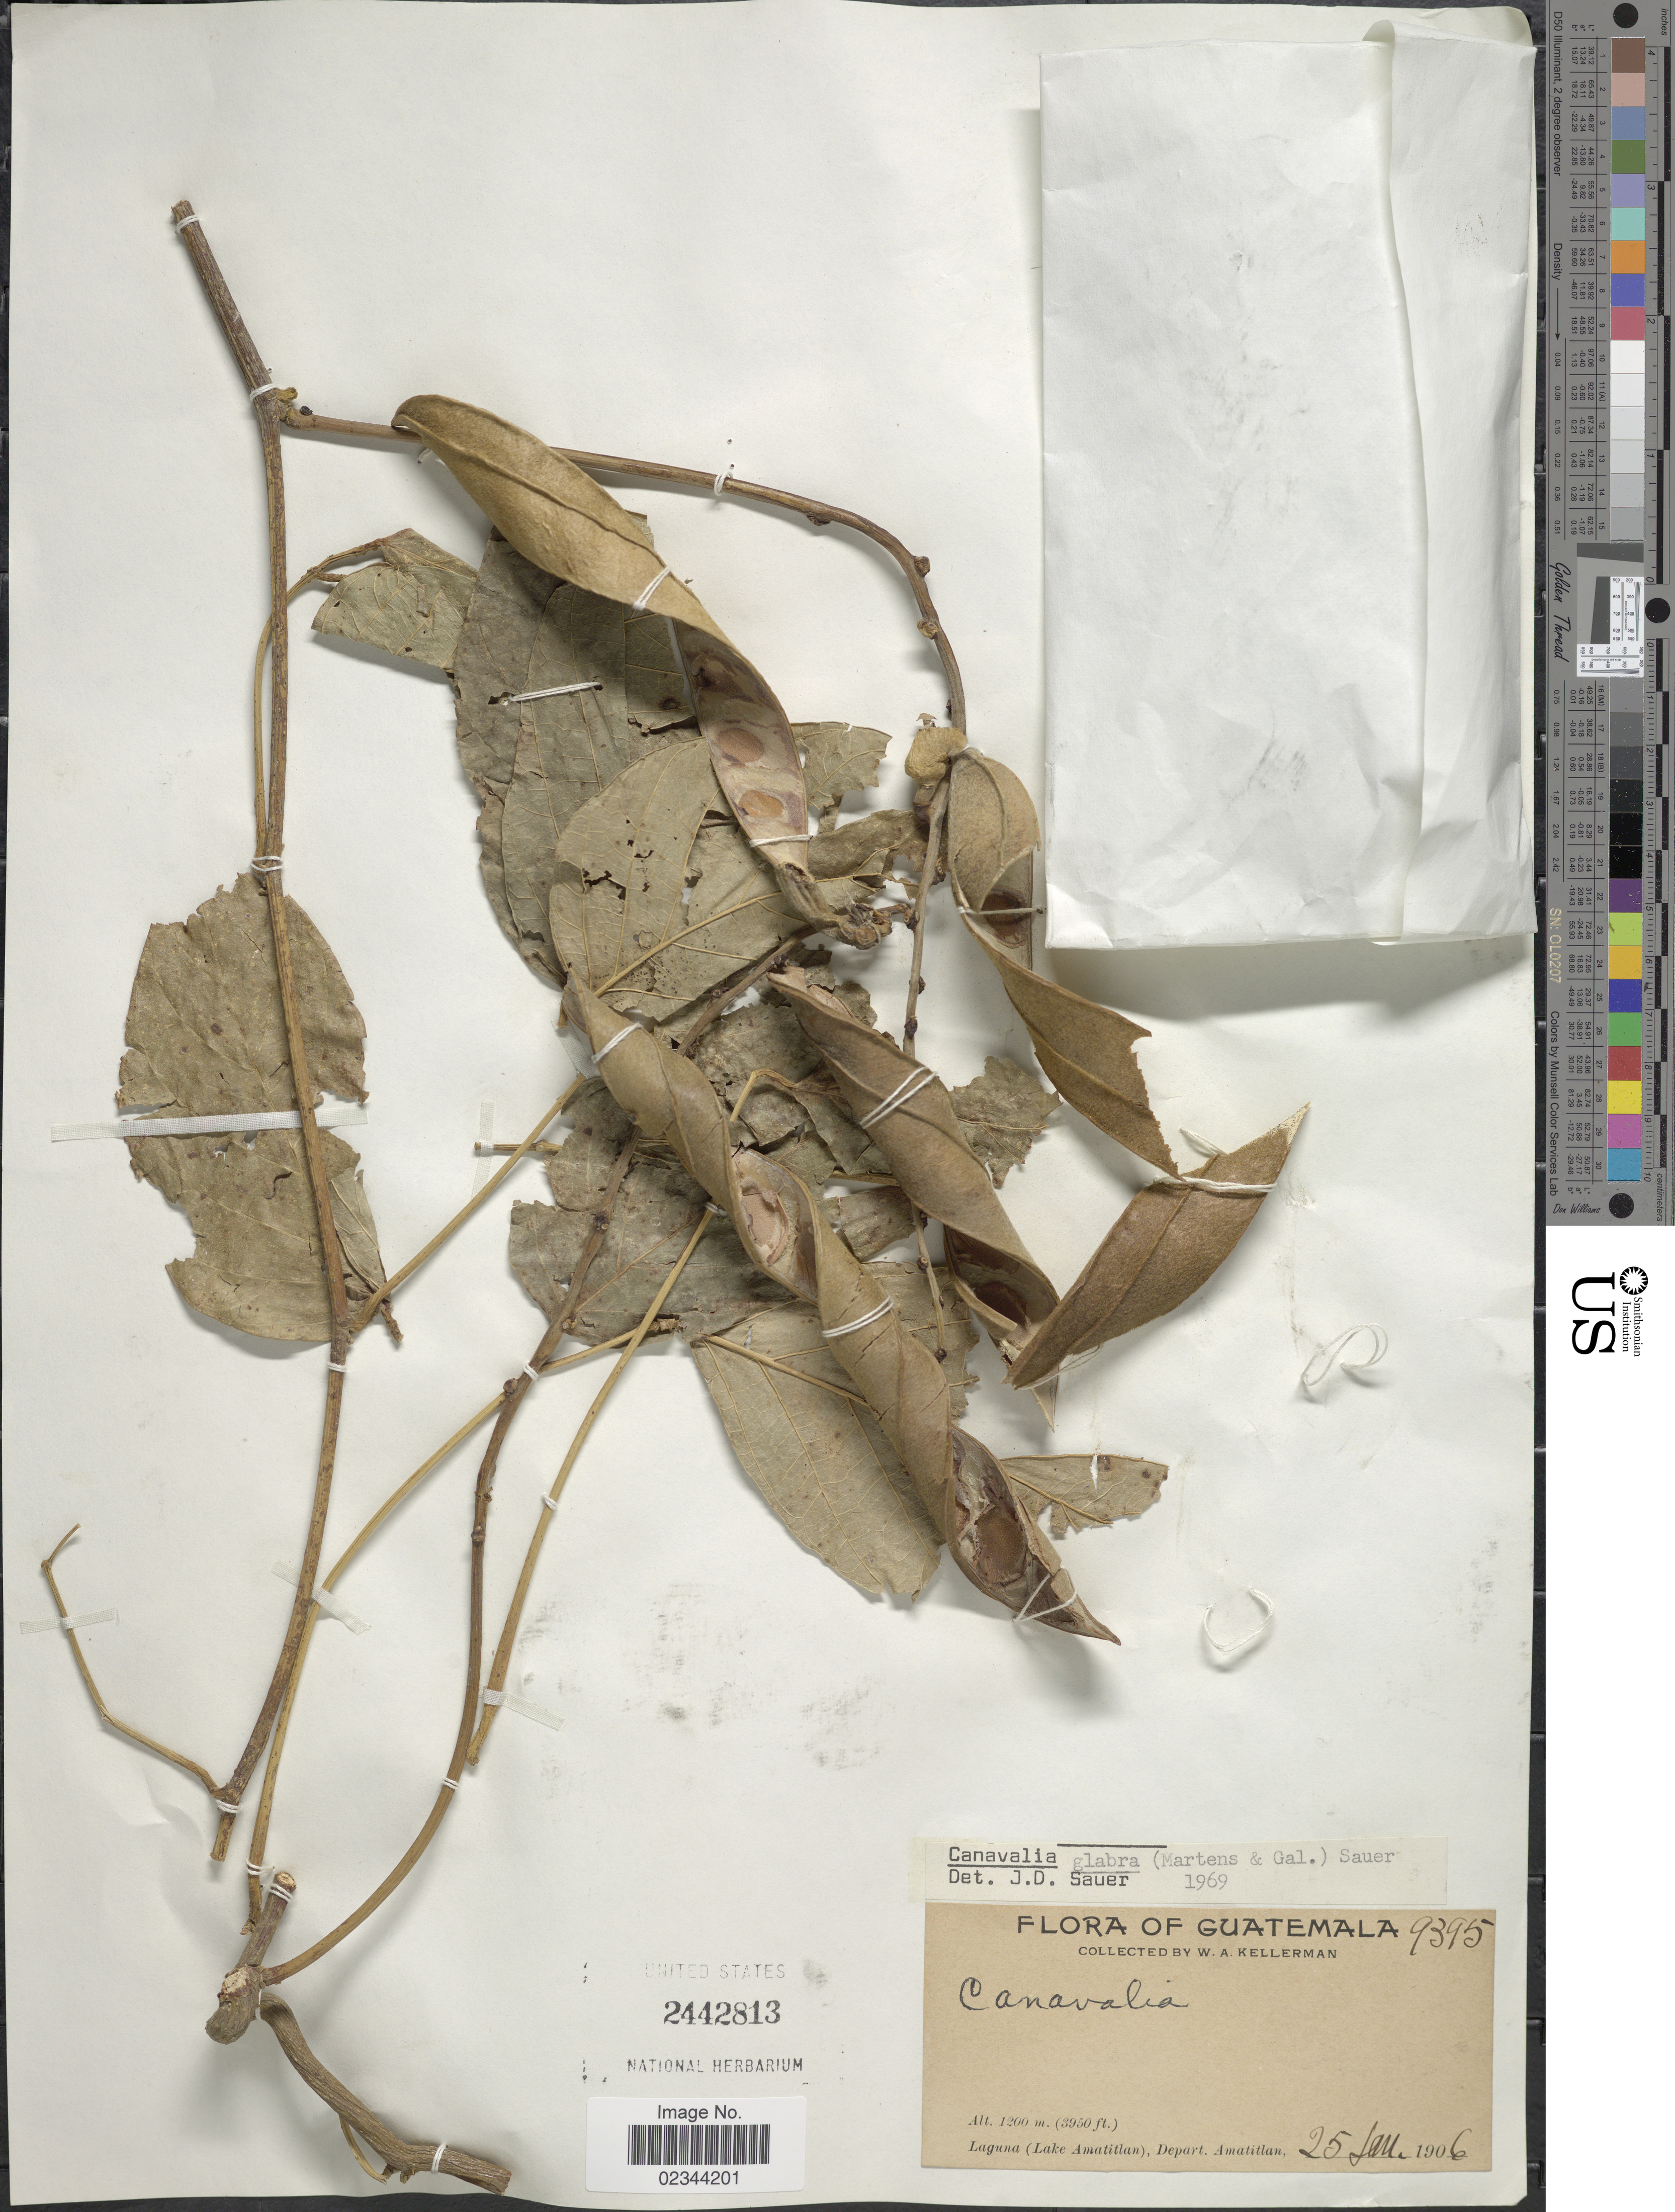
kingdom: Plantae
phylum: Tracheophyta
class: Magnoliopsida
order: Fabales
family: Fabaceae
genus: Canavalia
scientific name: Canavalia glabra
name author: (M. Martens & Galeotti) J.D. Sauer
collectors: W. Kellerman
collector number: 9395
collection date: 1906-01-25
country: Guatemala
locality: Laguna (Lake Amatitlan), Depart Amatitlan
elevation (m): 1200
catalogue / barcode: US 244283